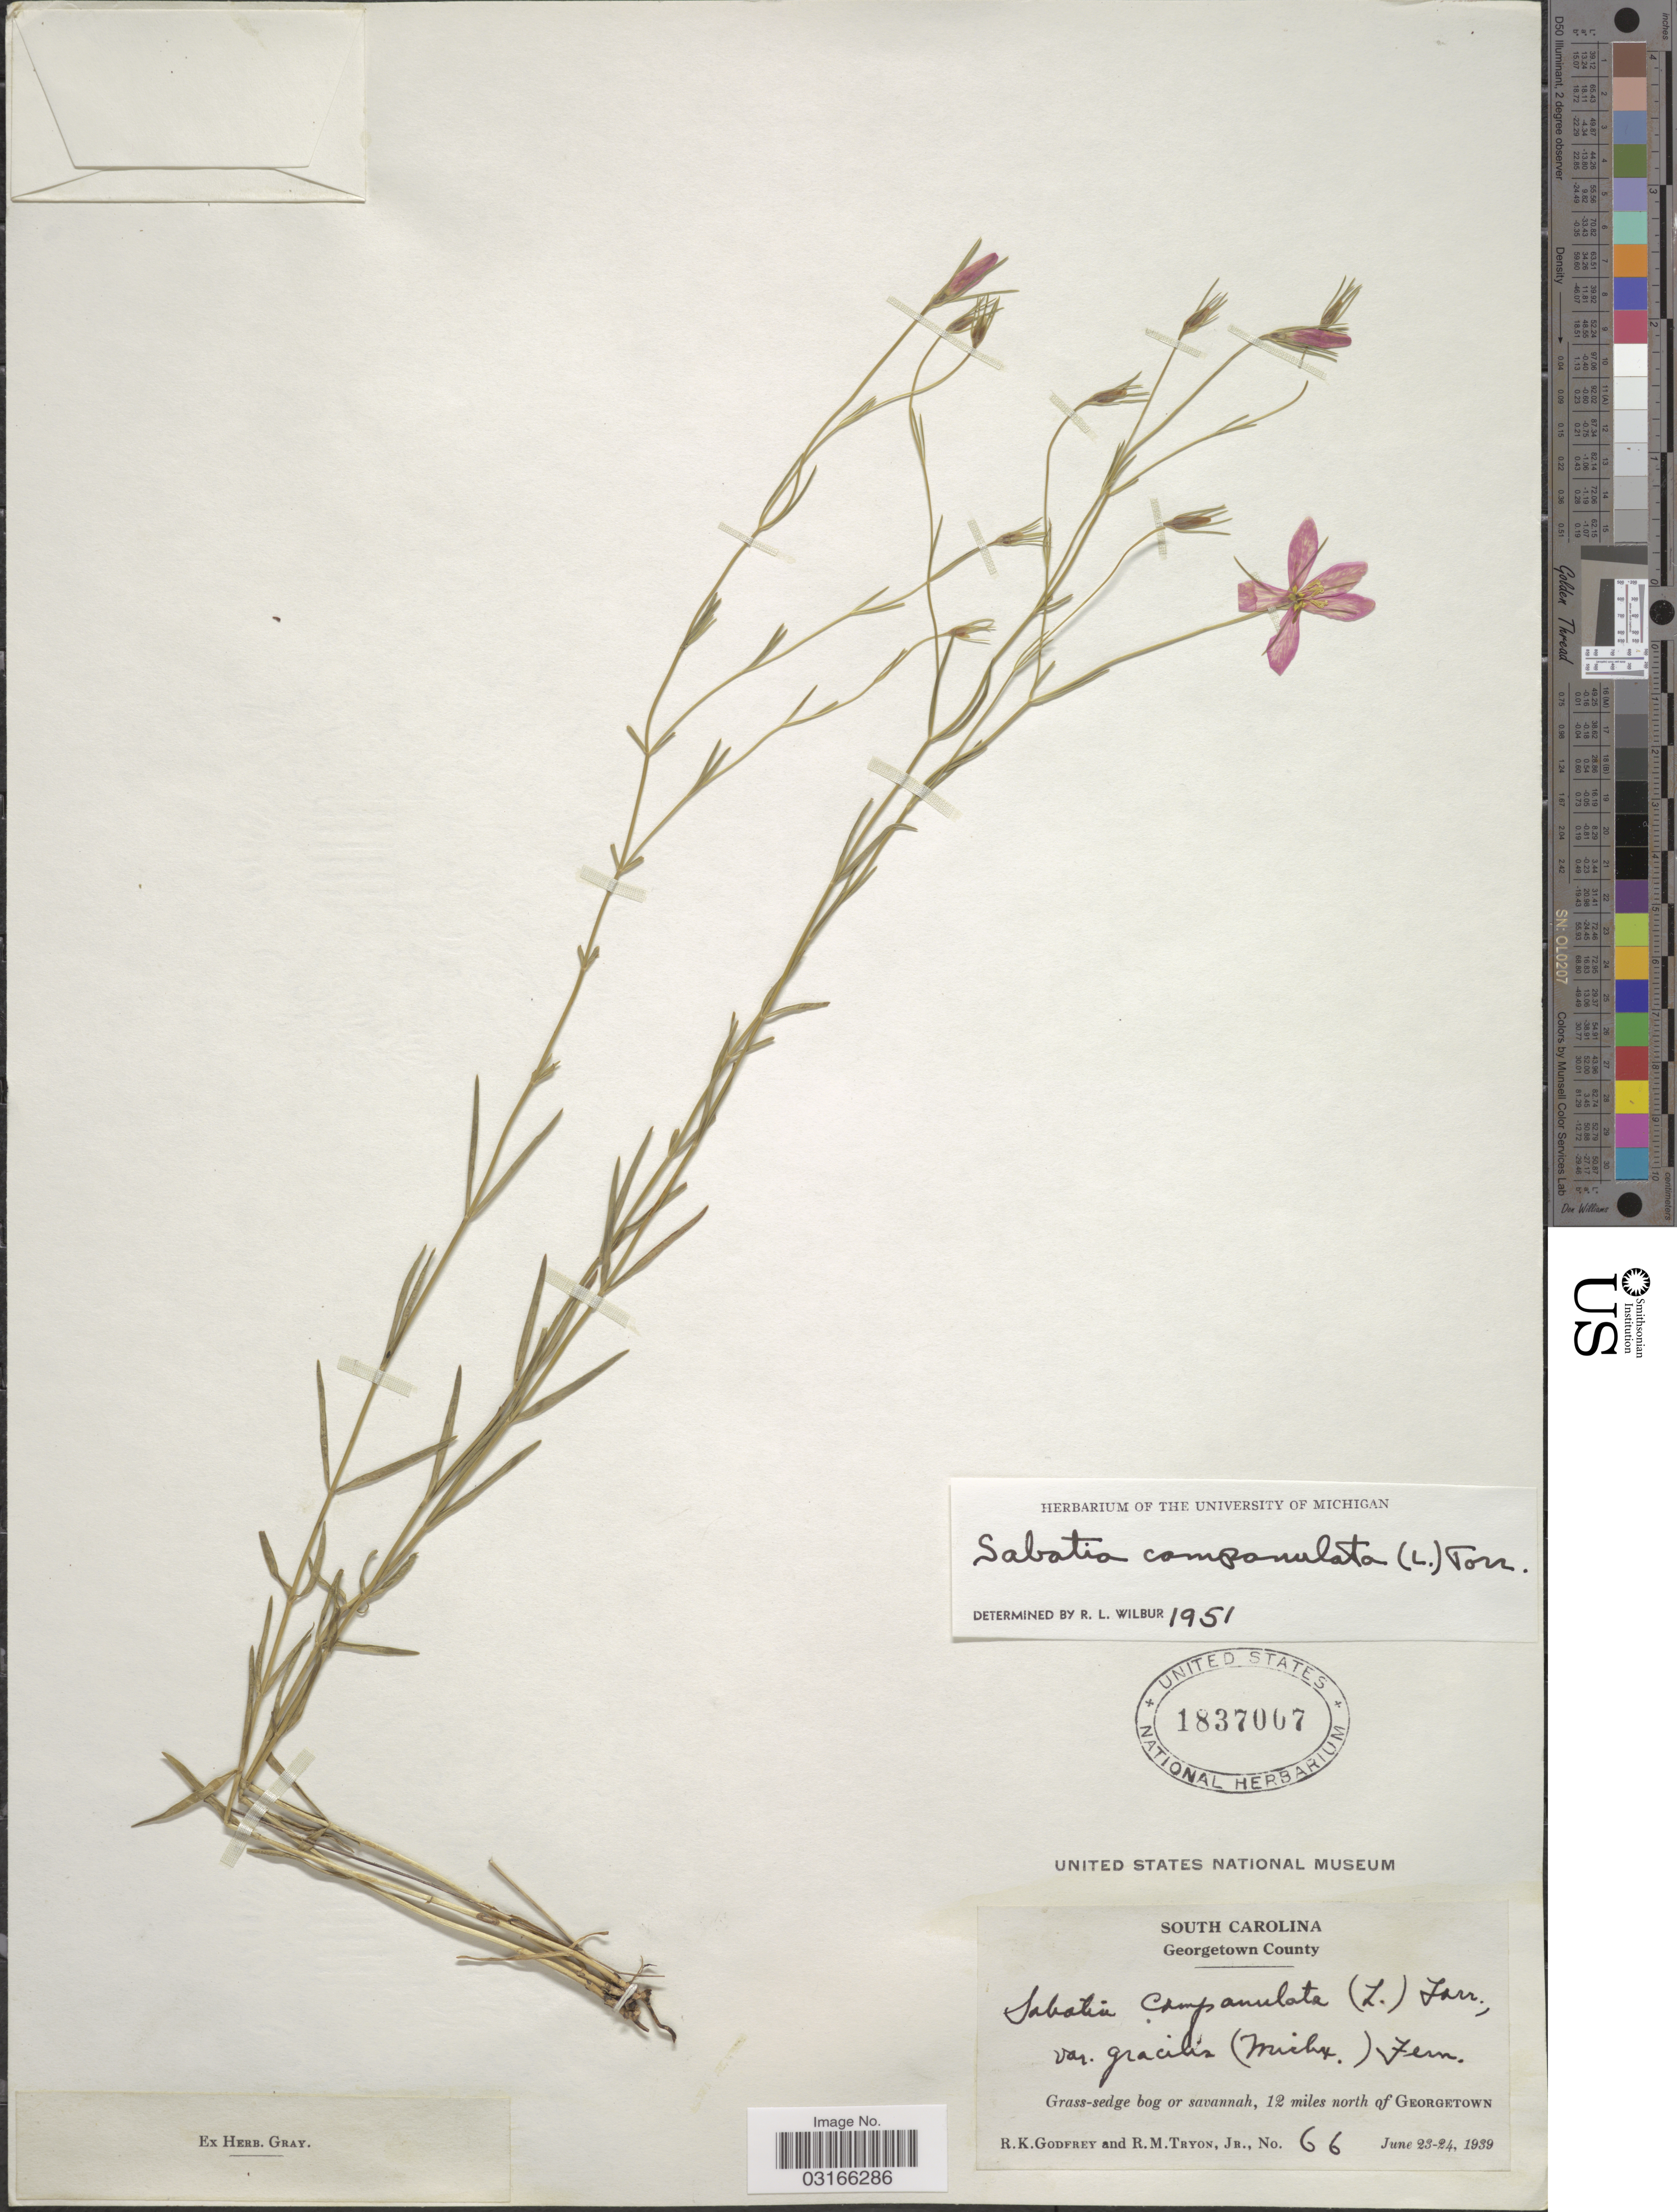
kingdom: Plantae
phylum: Tracheophyta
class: Magnoliopsida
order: Gentianales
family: Gentianaceae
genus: Sabatia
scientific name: Sabatia campanulata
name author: (L.) Torr.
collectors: R. K. Godfrey & R. Tryon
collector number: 66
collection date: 1939-06-23/1939-06-24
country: United States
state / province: South Carolina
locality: Georgetown County. Grass-sedge bog or savannah, 12 miles north of Georgetown.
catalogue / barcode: US 1837007